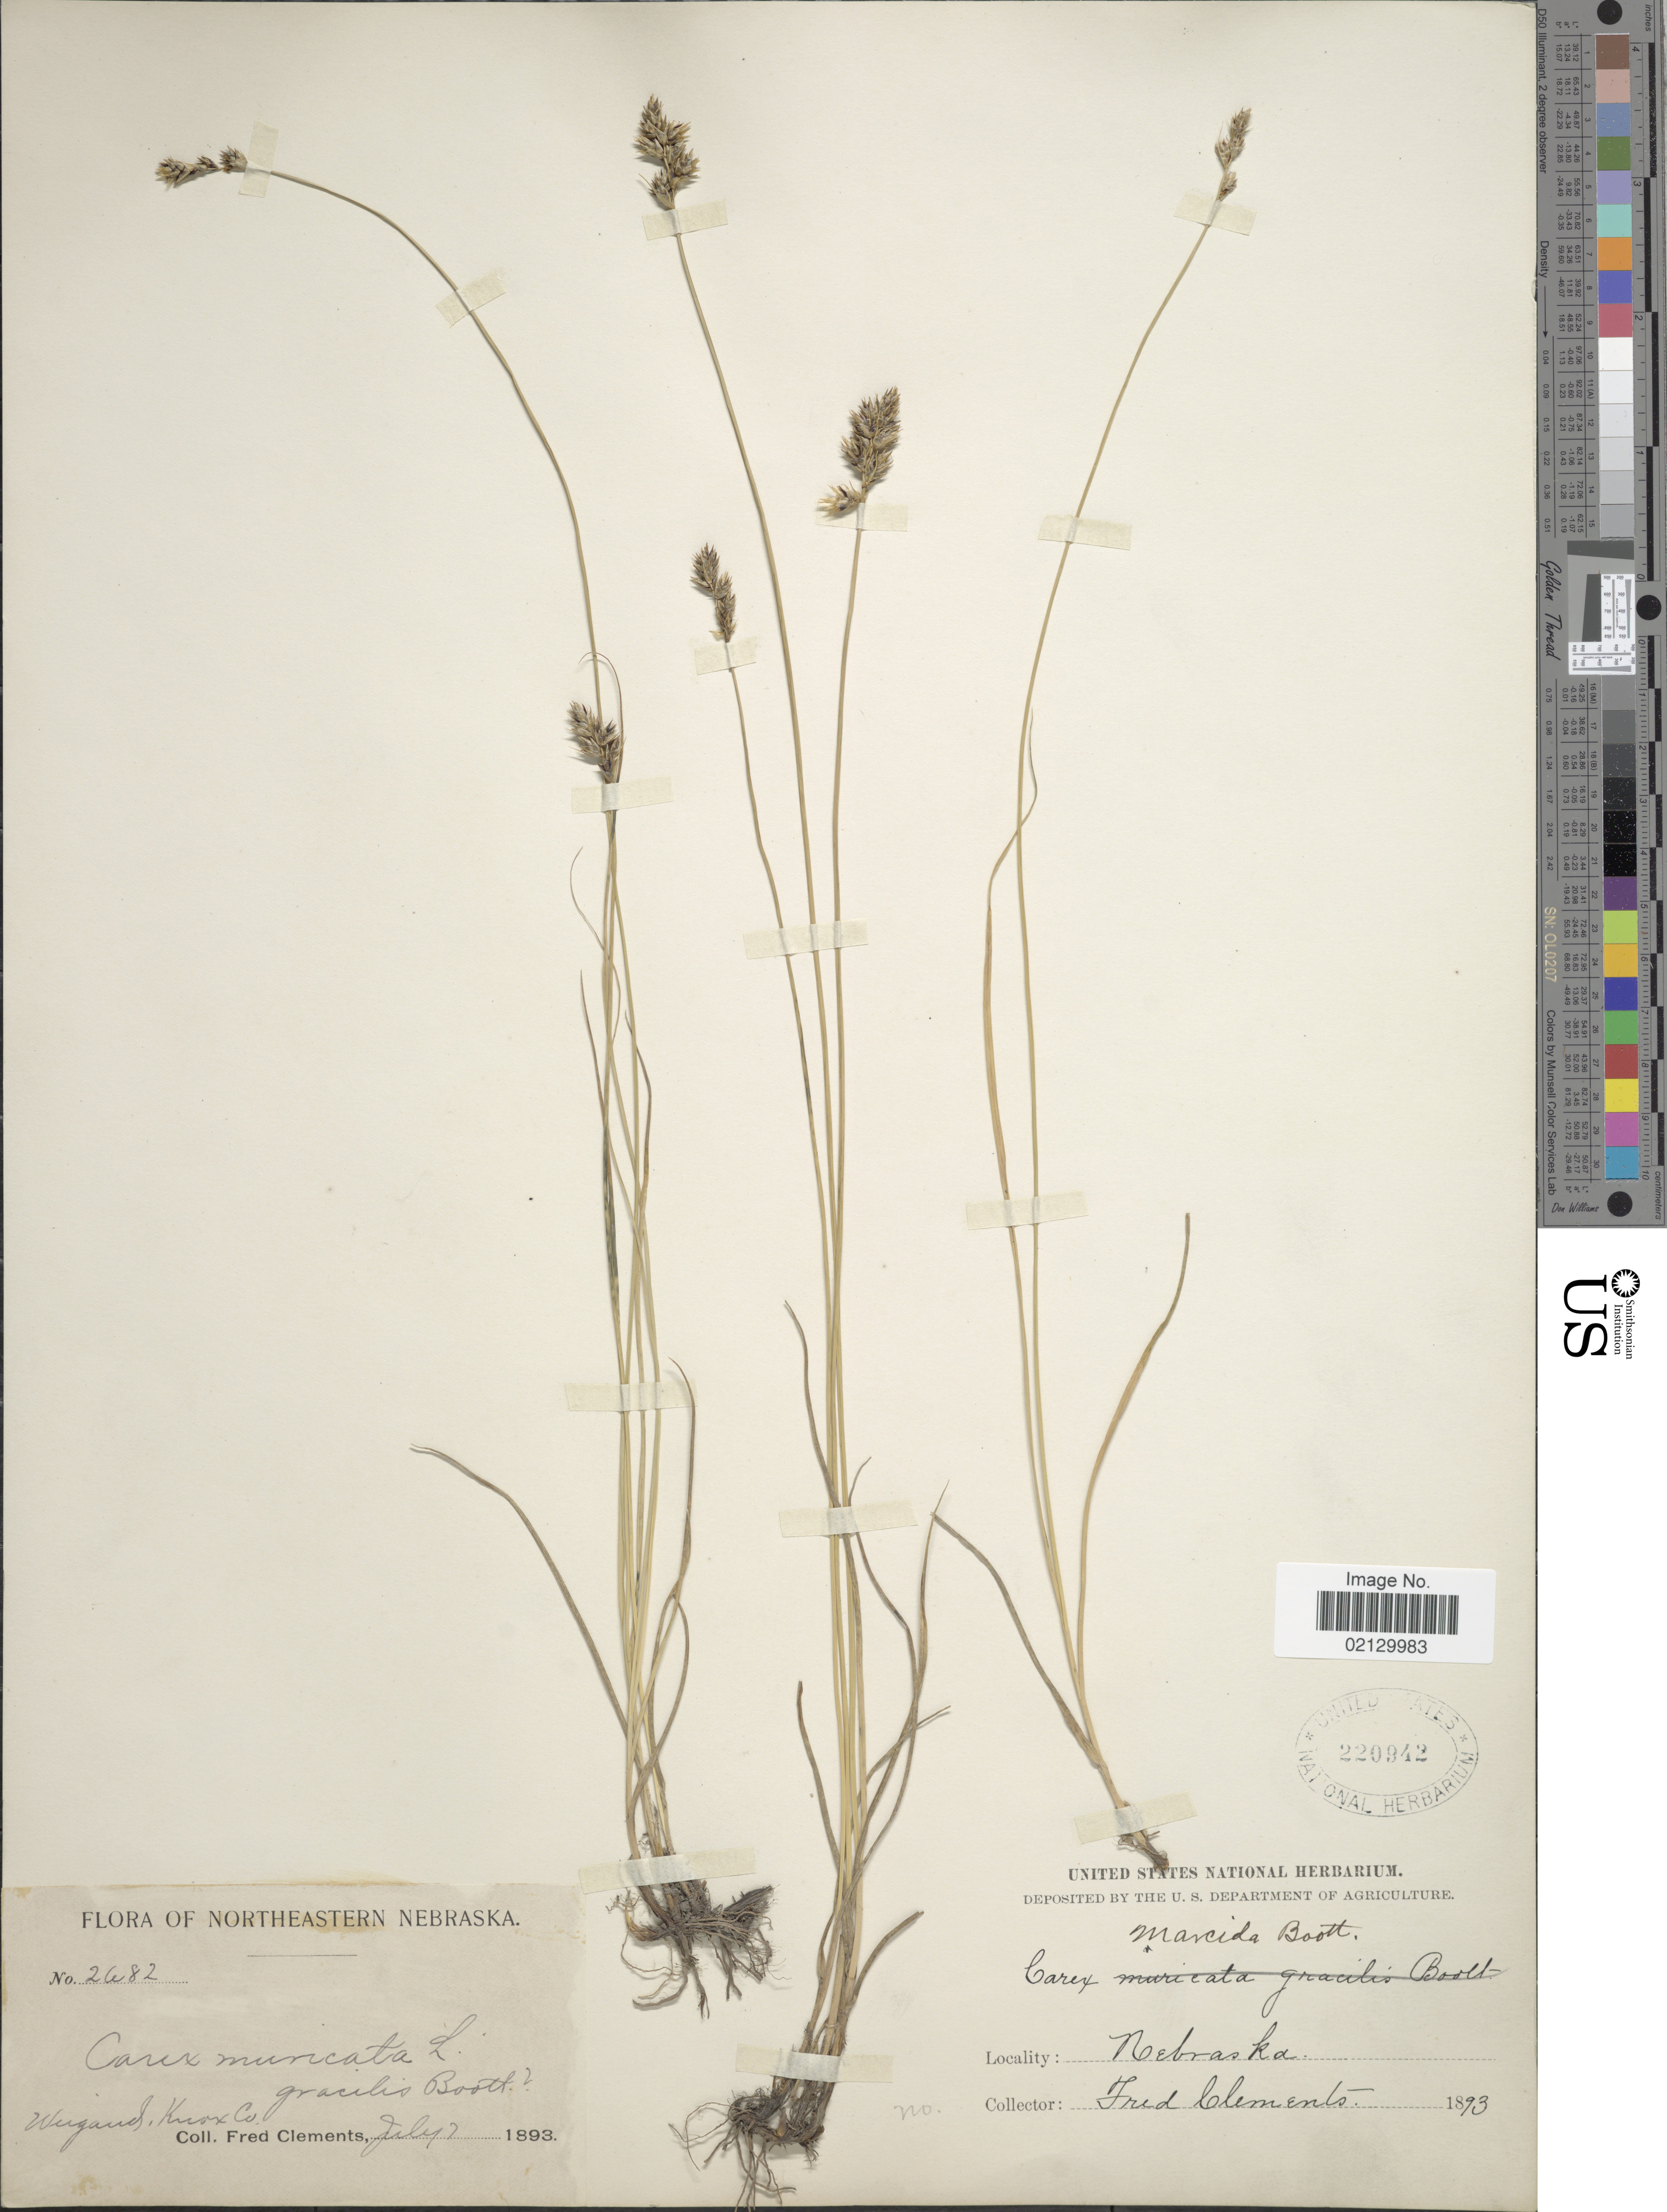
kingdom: Plantae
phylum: Tracheophyta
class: Liliopsida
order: Poales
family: Cyperaceae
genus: Carex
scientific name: Carex praegracilis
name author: W. Boott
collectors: F. Clements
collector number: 2682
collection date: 1893-07-07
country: United States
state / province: Nebraska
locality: Northeastern Nebraska. Weigand, Knox Co.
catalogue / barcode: US 220942